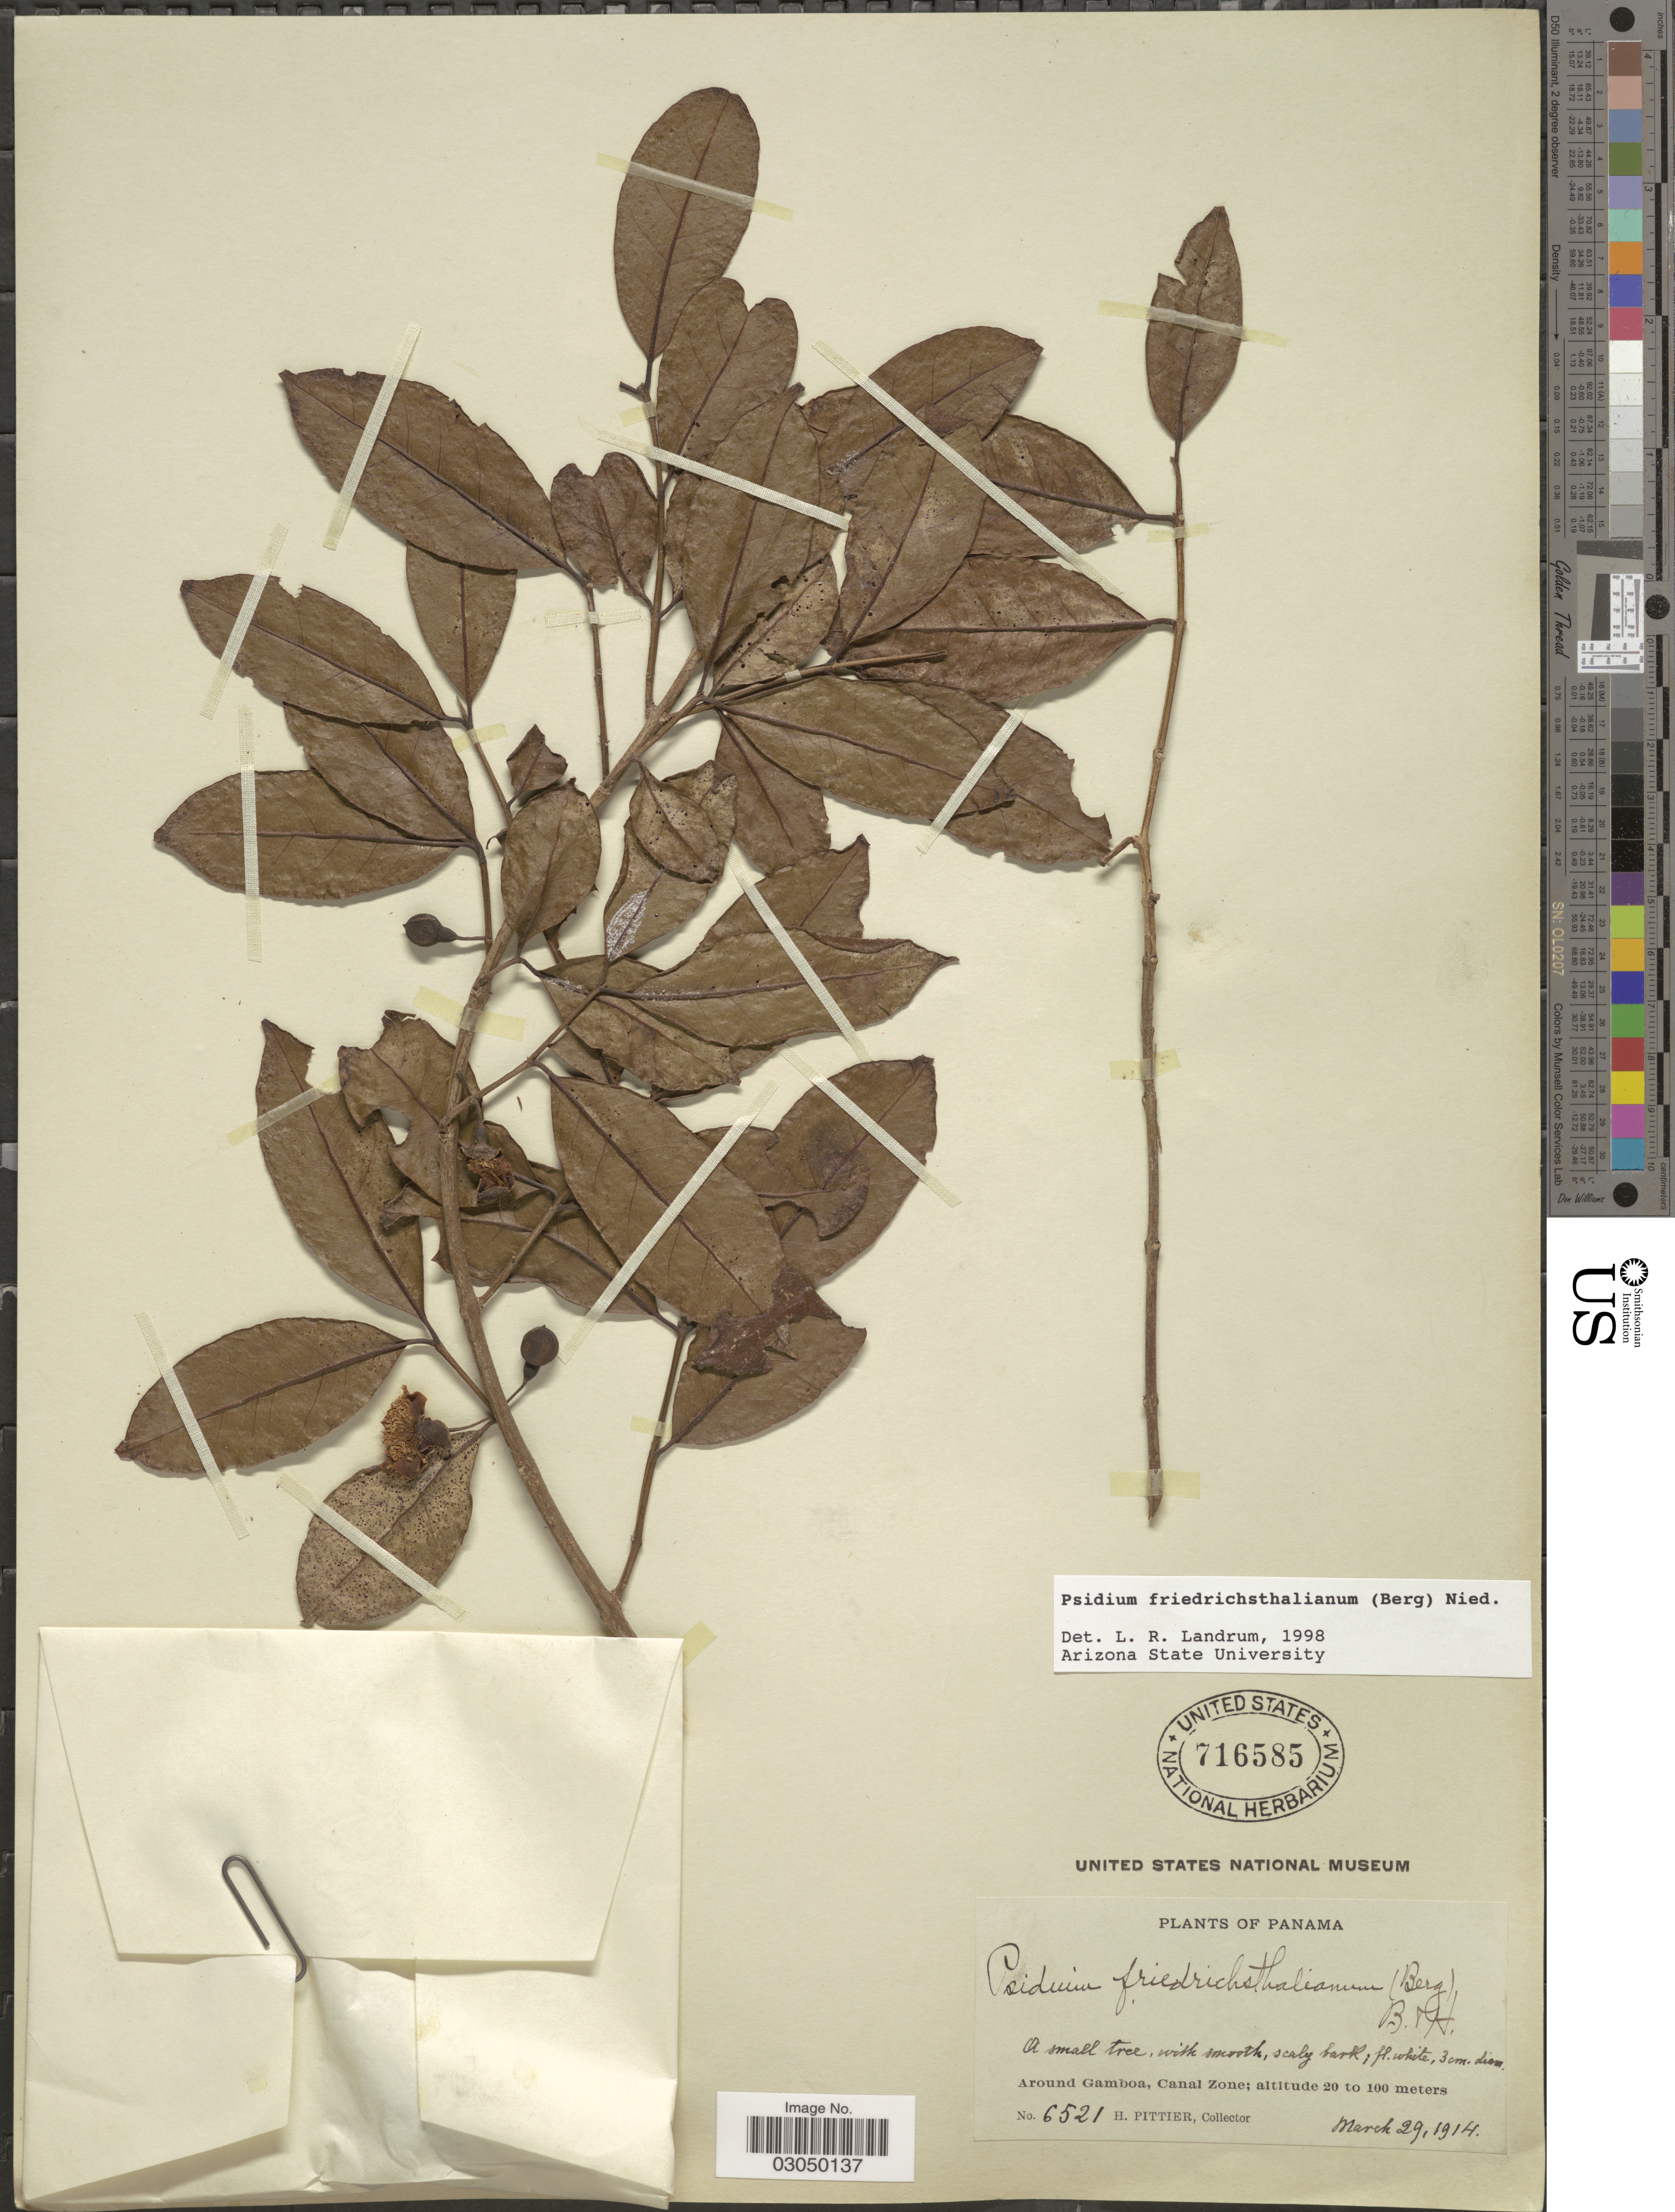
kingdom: Plantae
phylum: Tracheophyta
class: Magnoliopsida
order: Myrtales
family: Myrtaceae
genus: Psidium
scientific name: Psidium friedrichsthalianum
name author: (O. Berg) Nied.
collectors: H. F. Pittier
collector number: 6521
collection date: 1914-03-29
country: Panama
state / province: Colón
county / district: Canal Zone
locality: Around Gamboa, Canal Zone.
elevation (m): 20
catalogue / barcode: US 716585